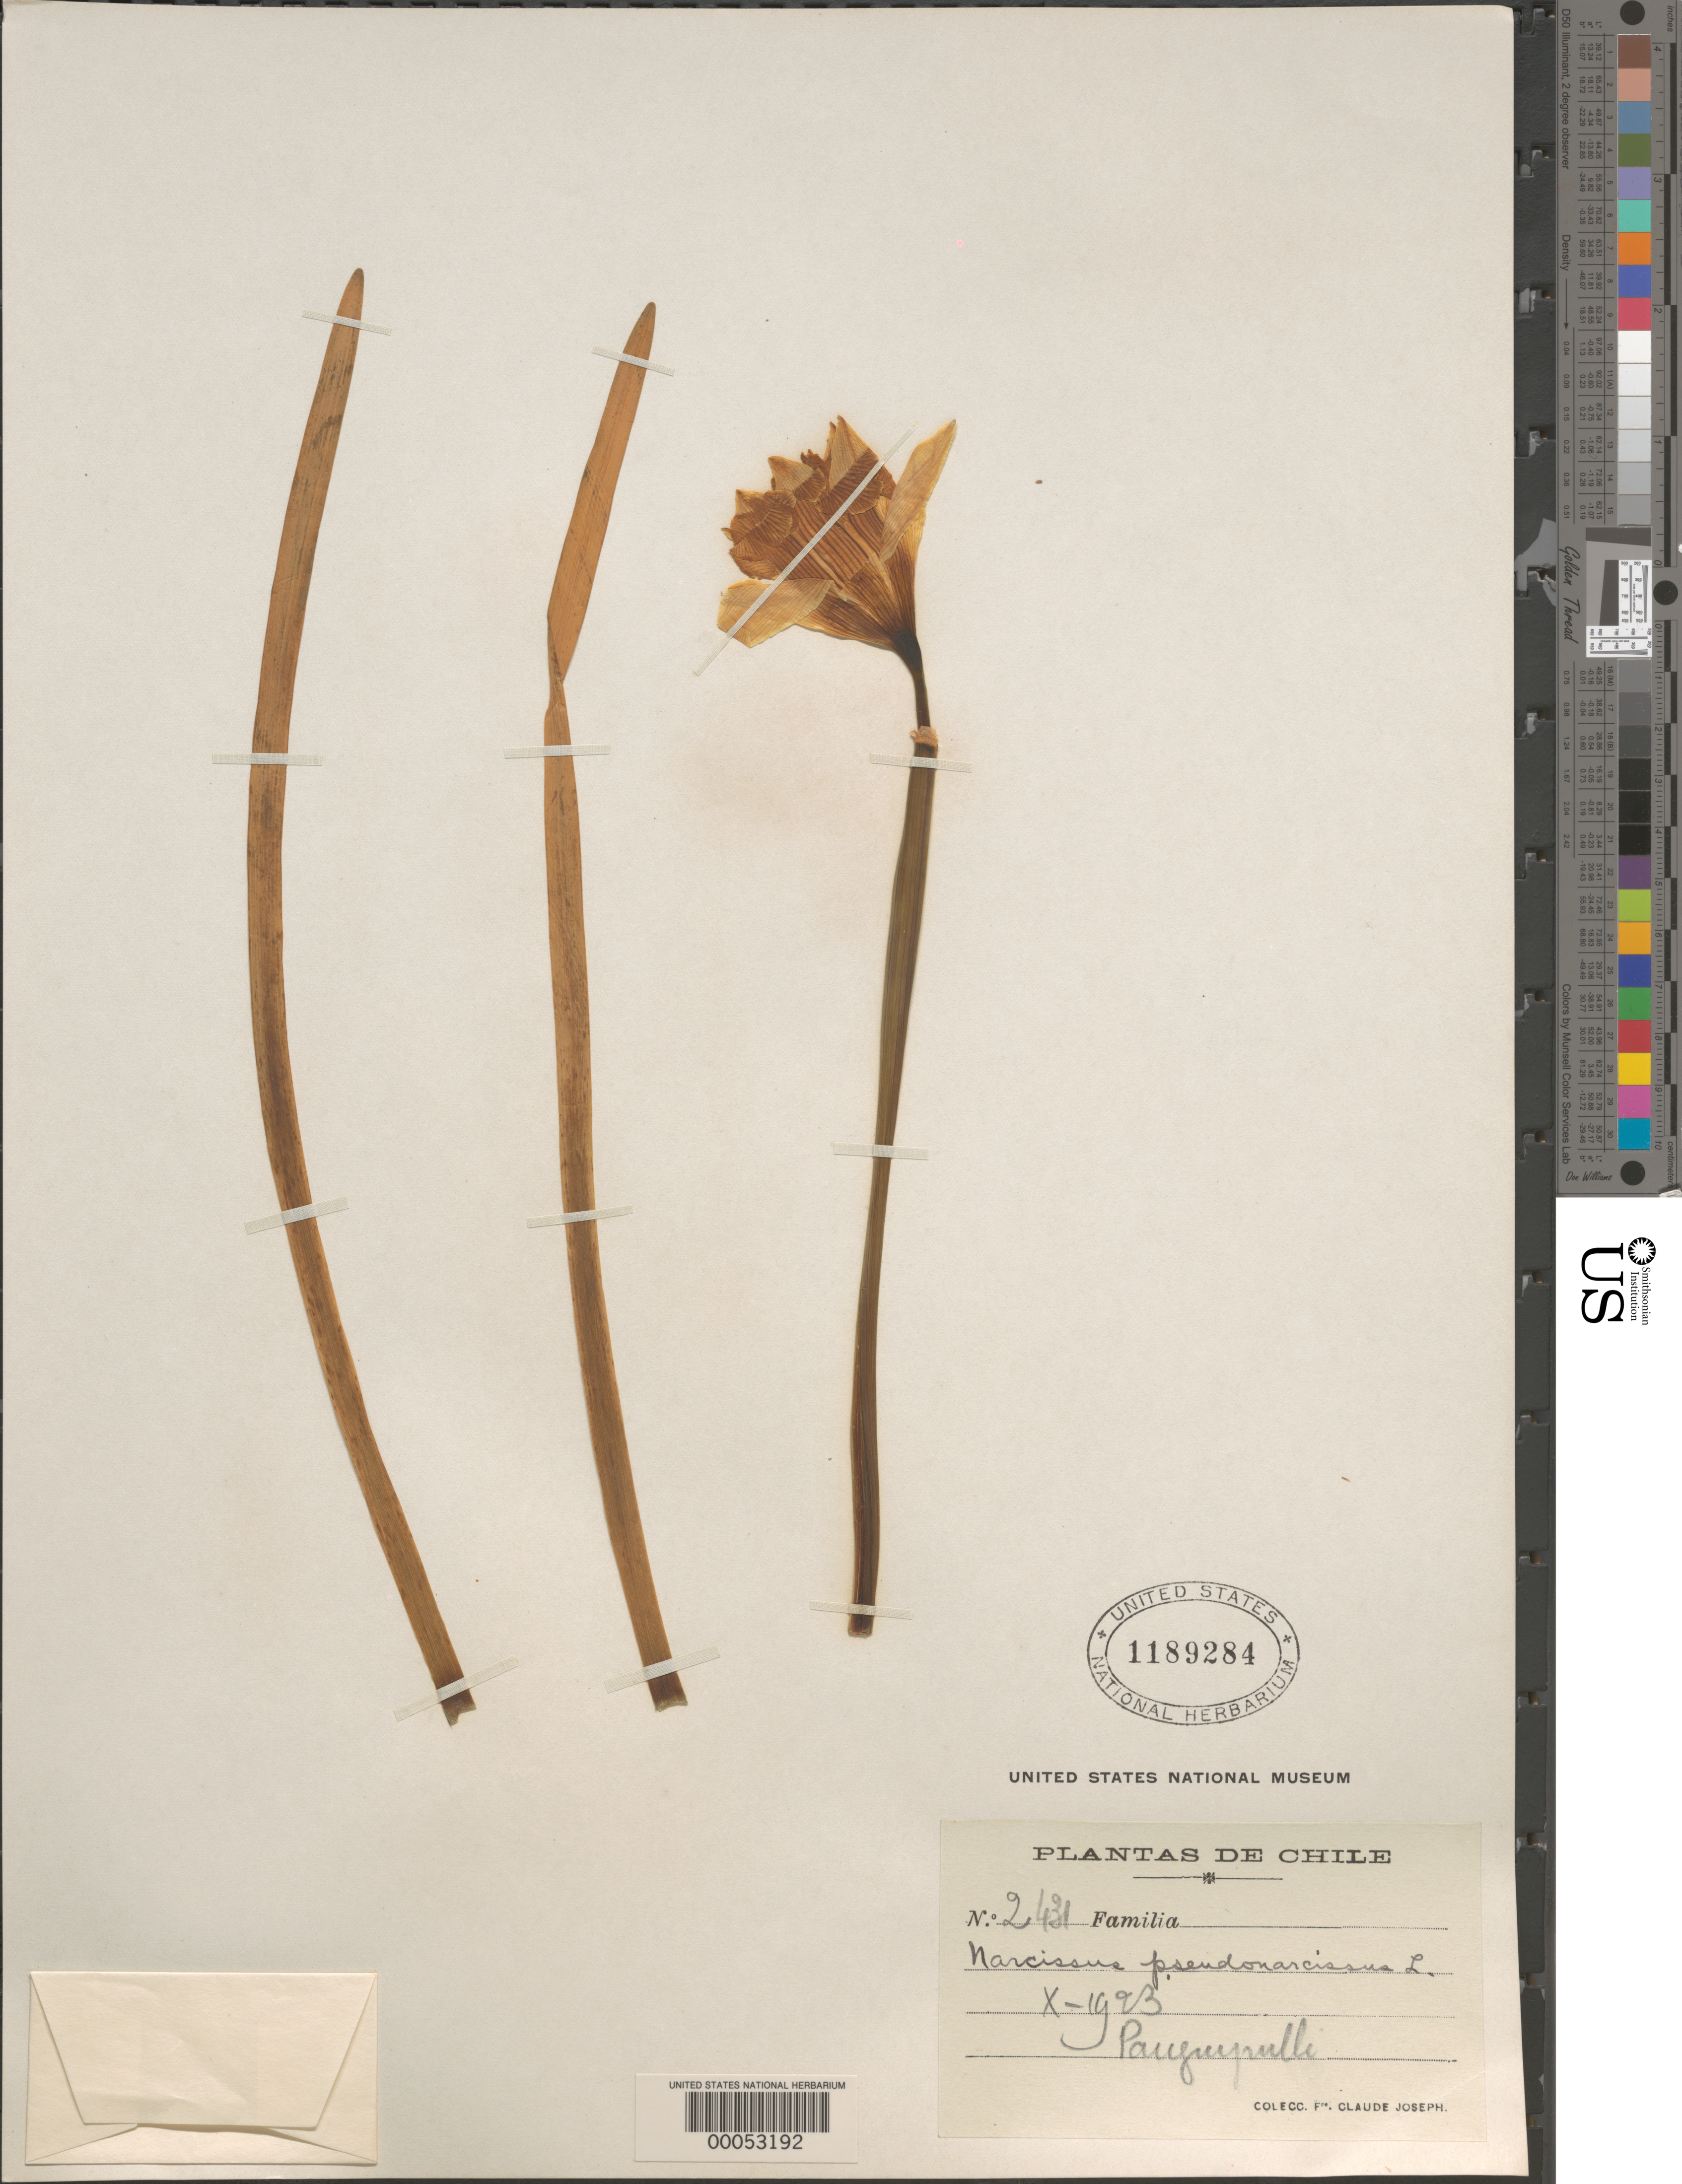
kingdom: Plantae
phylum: Tracheophyta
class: Liliopsida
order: Asparagales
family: Amaryllidaceae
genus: Narcissus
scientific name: Narcissus pseudonarcissus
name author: L.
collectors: Bro. Claude-Joseph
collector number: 2431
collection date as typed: Oct 1923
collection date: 1923-10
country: Chile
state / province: Los Lagos (X)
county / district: Valdivia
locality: Panguipulli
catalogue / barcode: US 1189284